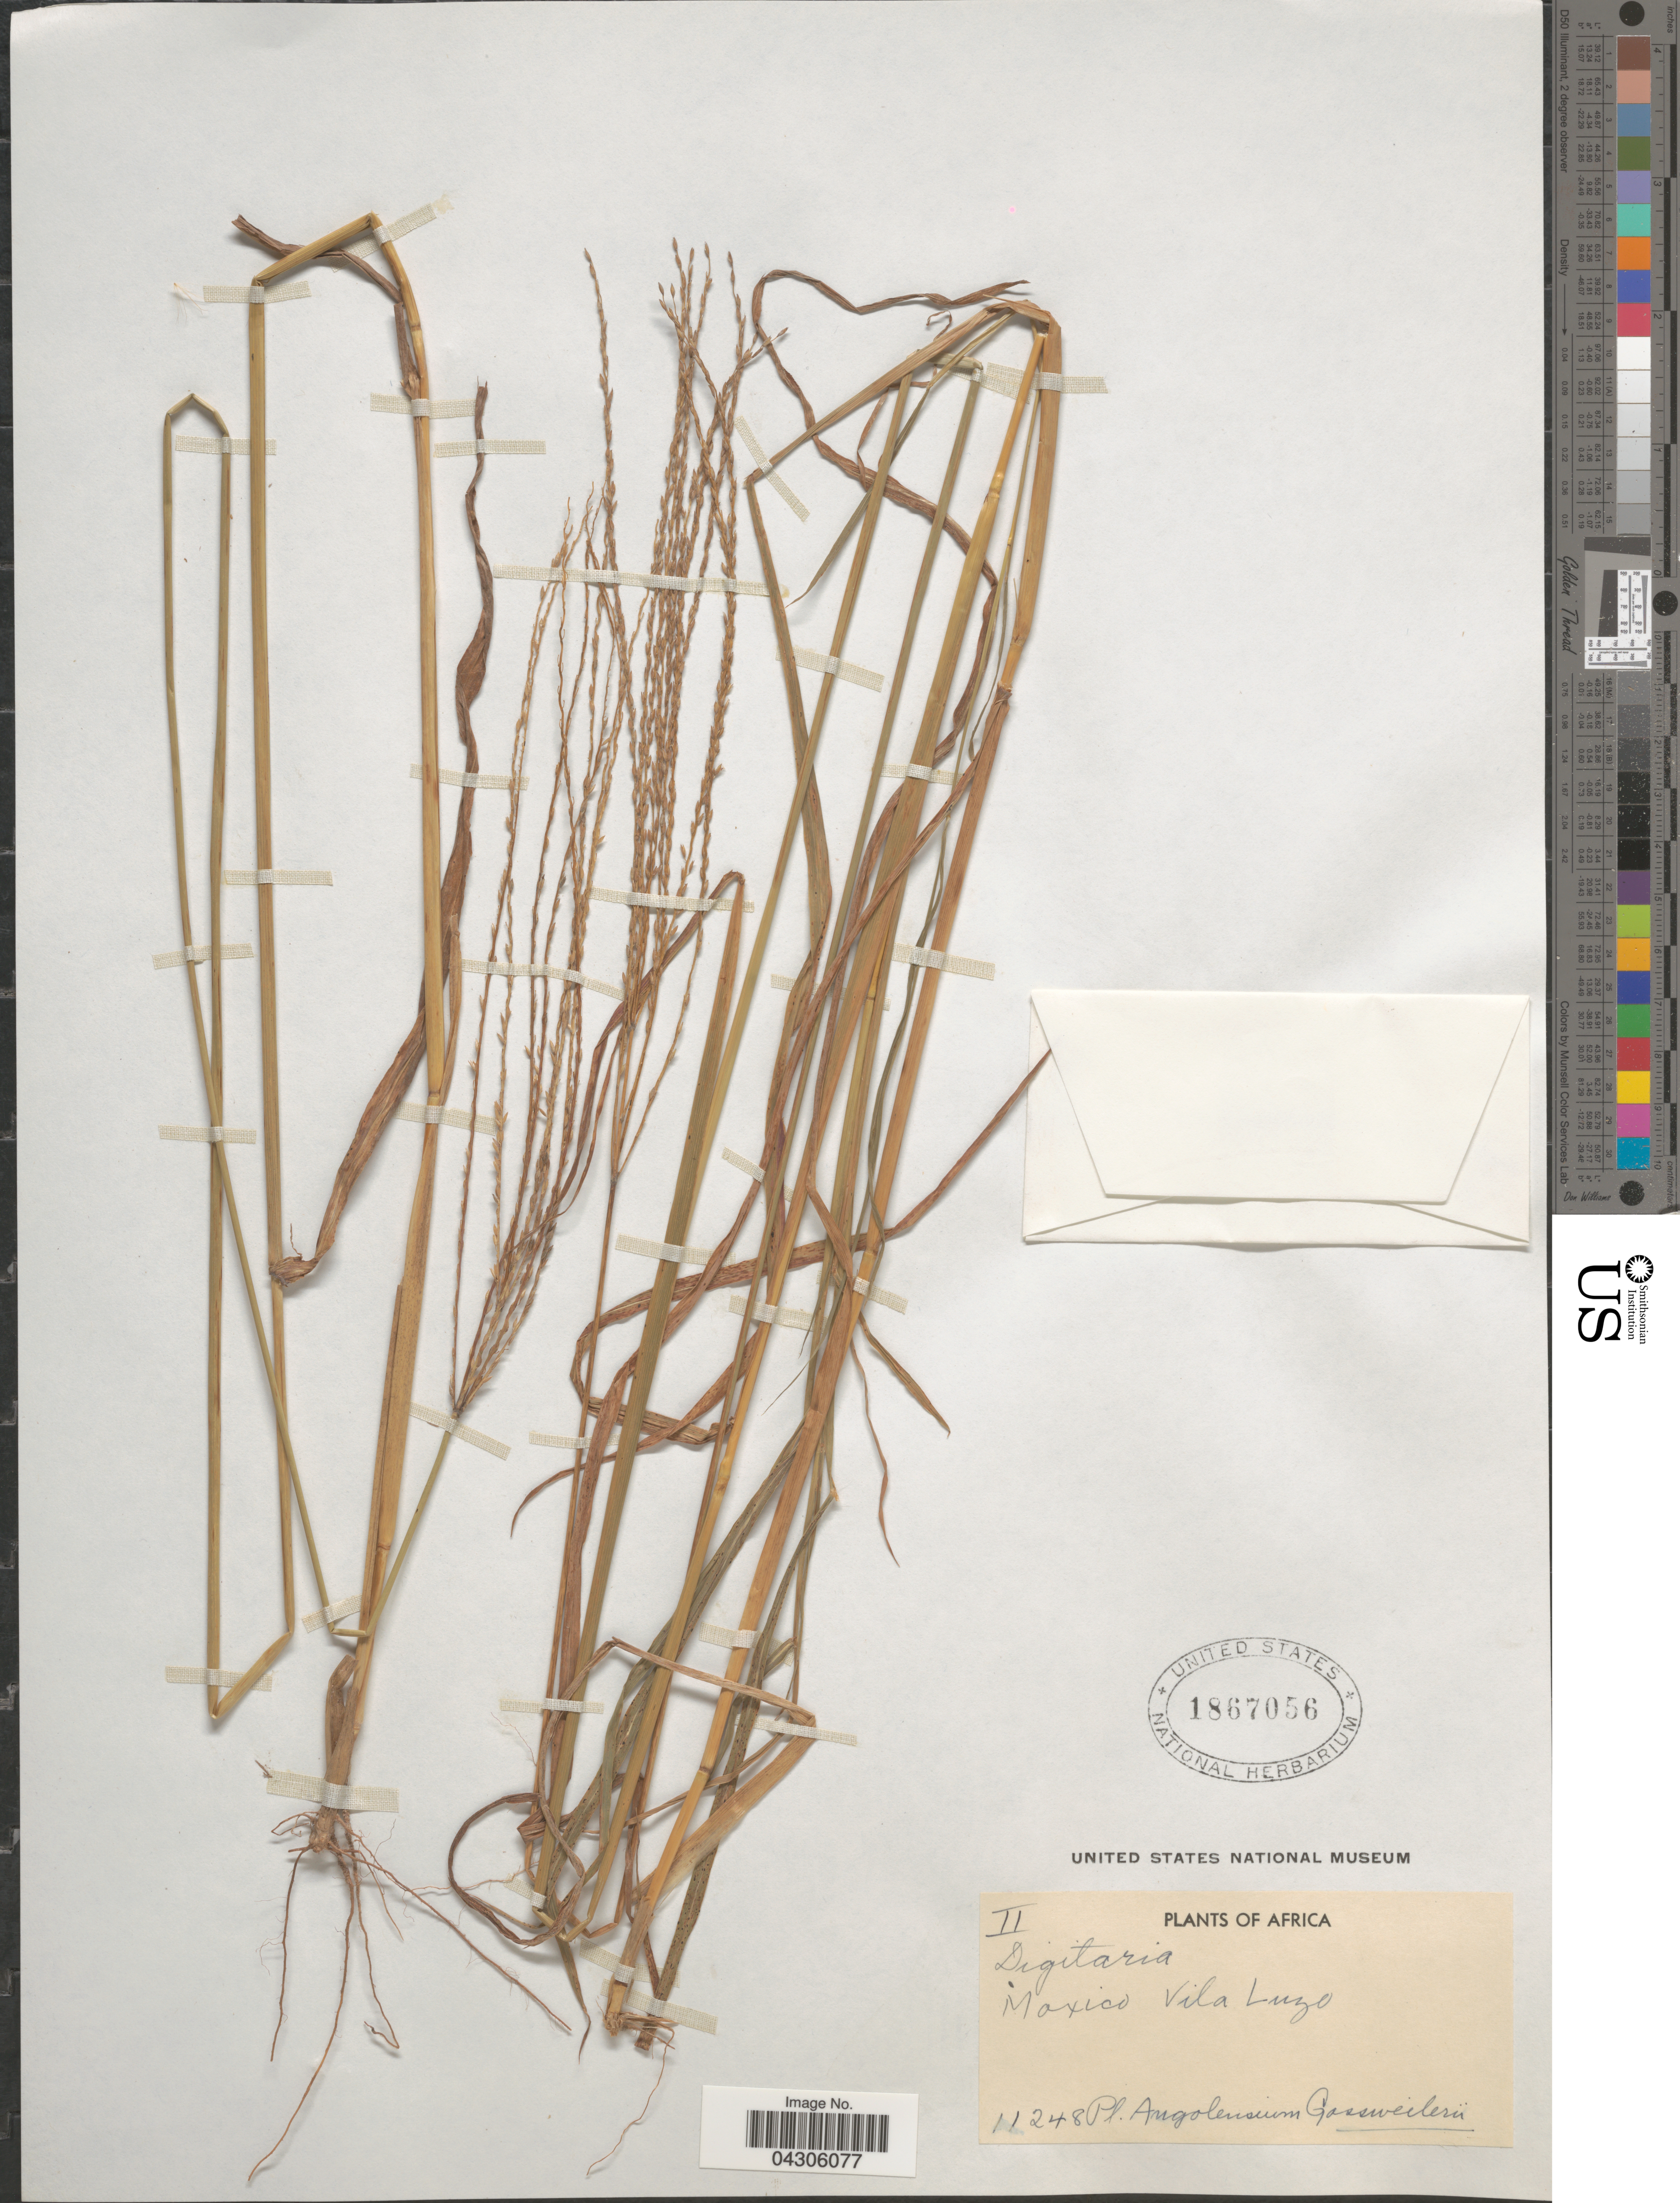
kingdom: Plantae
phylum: Tracheophyta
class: Liliopsida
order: Poales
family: Poaceae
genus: Digitaria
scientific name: Digitaria sp.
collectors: -. Gossweiler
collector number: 11248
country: Angola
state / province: Moxico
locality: Vila Luzo.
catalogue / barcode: US 1867056